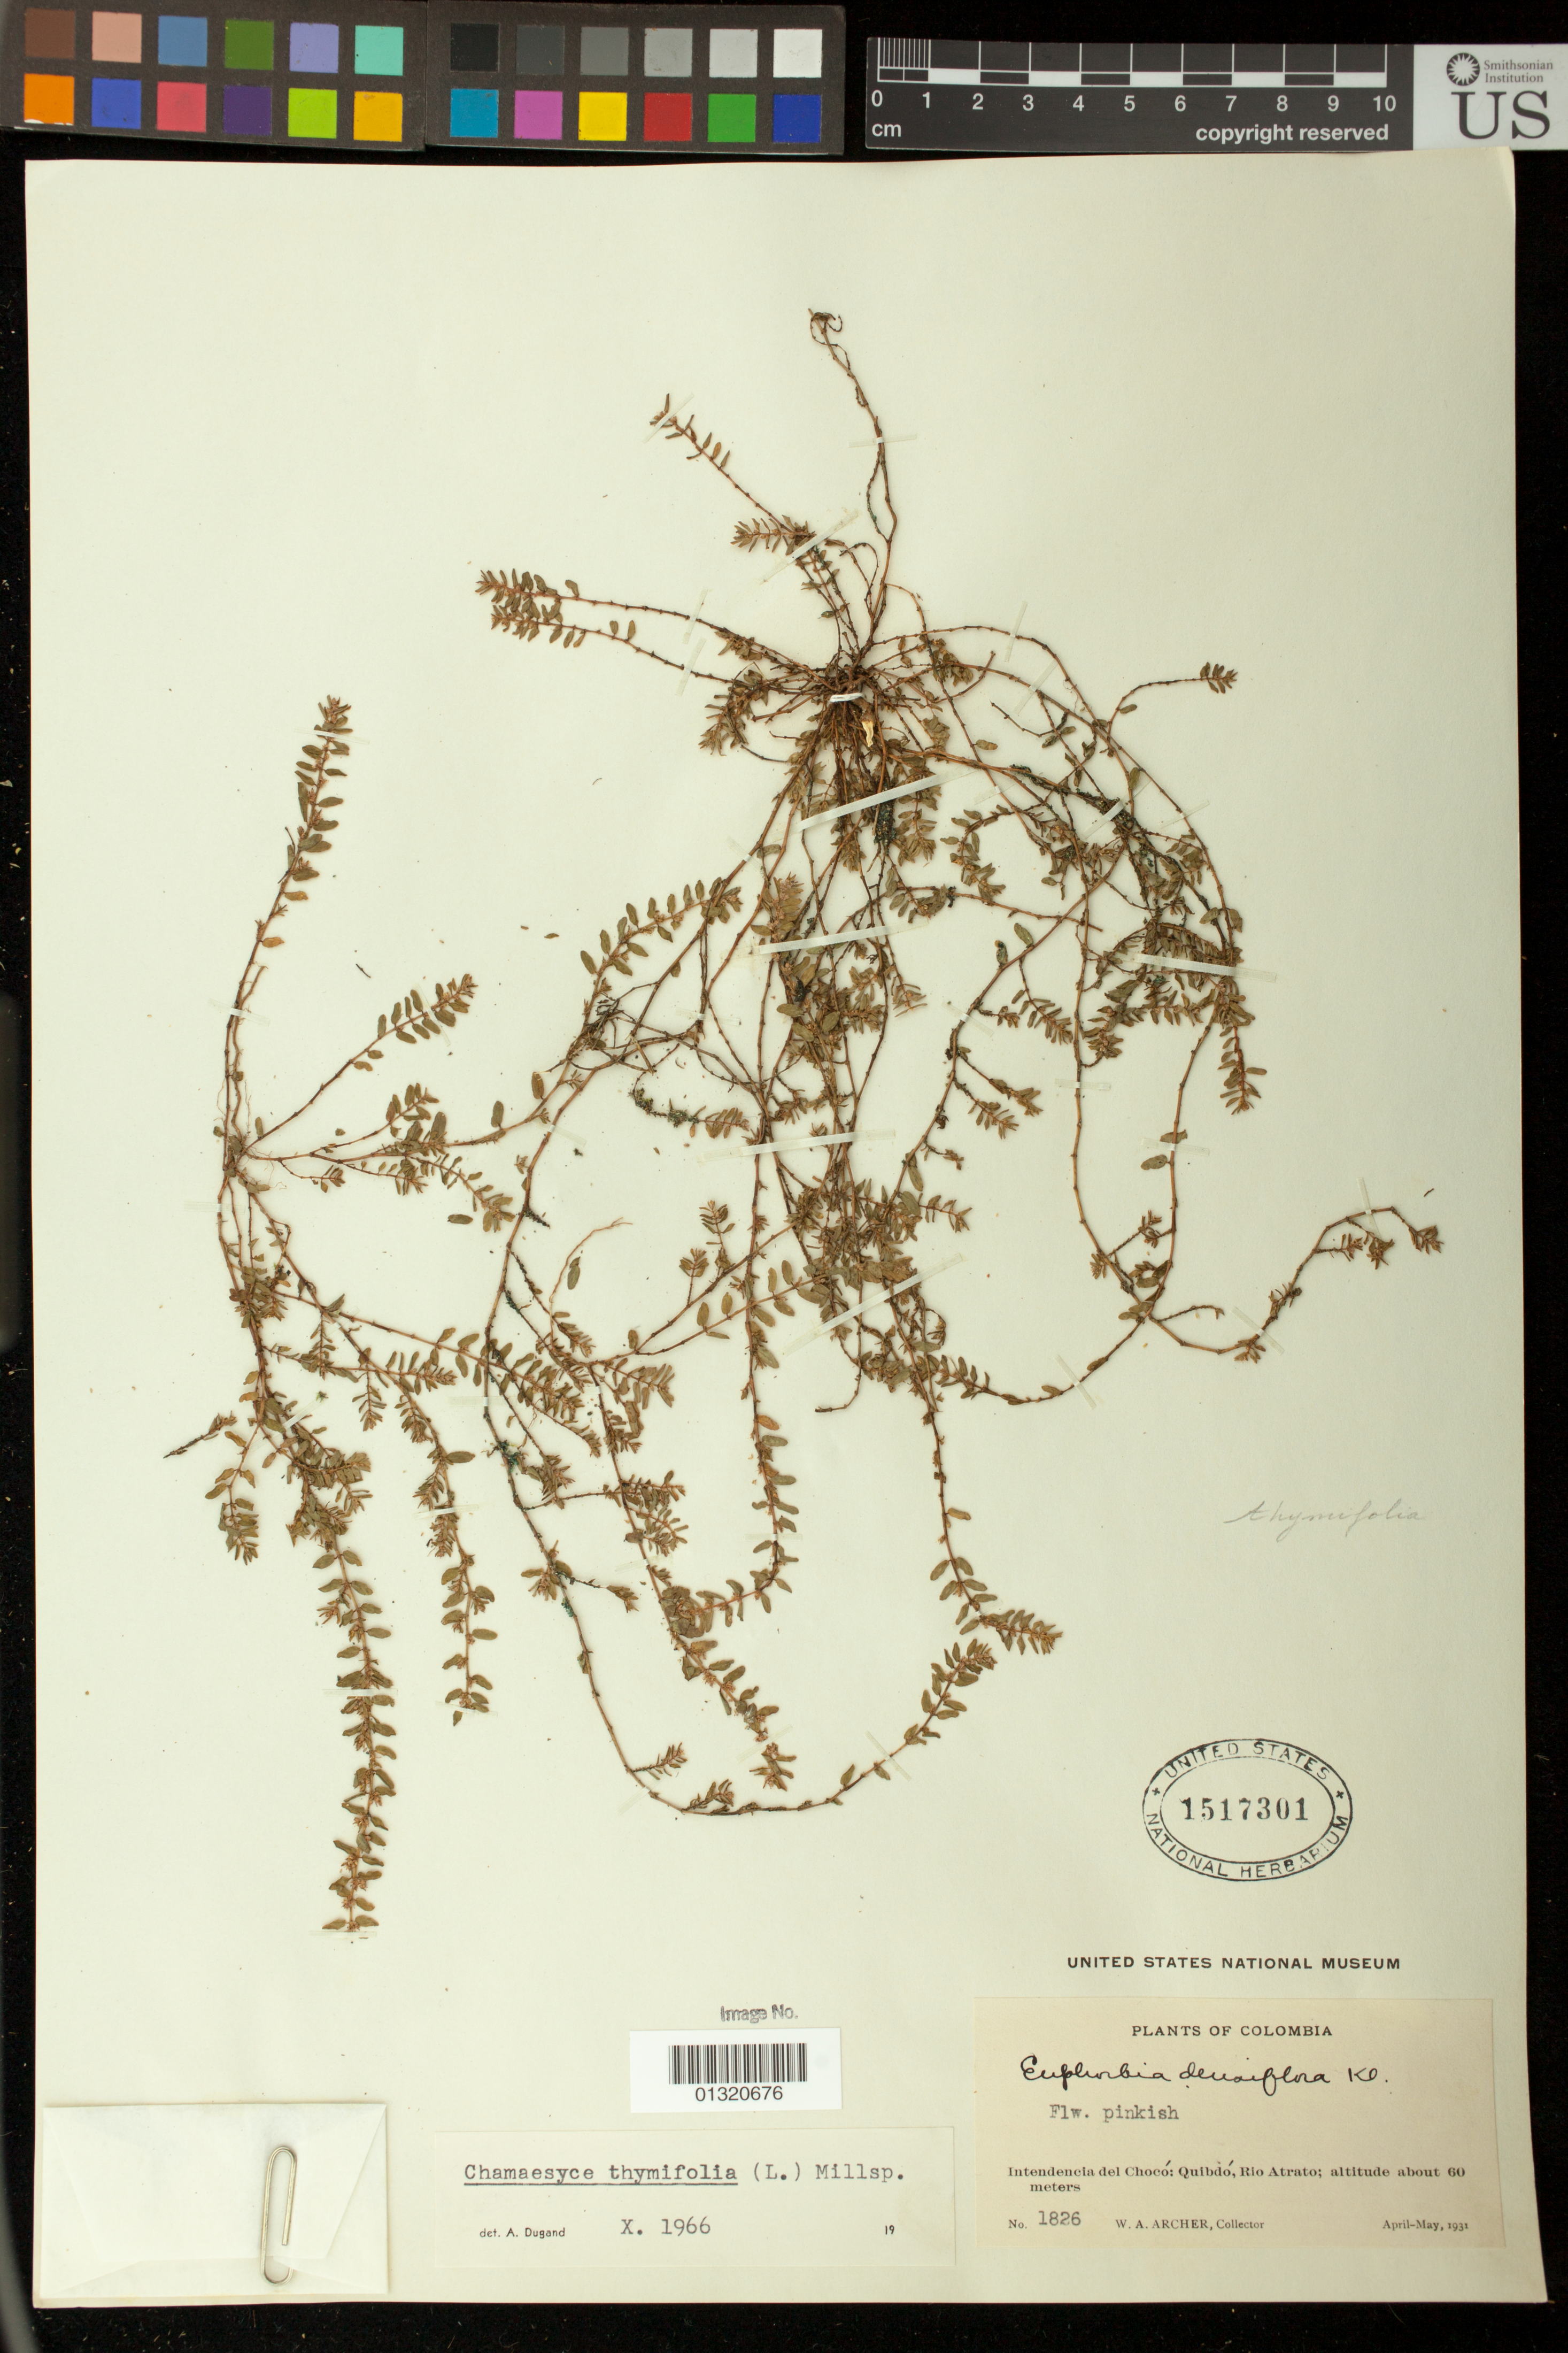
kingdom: Plantae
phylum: Tracheophyta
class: Magnoliopsida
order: Malpighiales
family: Euphorbiaceae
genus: Euphorbia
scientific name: Euphorbia thymifolia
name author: L.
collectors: W. A. Archer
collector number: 1826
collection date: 1931-04/1931-05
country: Colombia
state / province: Chocó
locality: Quibdo, Rio Atrato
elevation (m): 60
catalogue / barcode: US 1517301